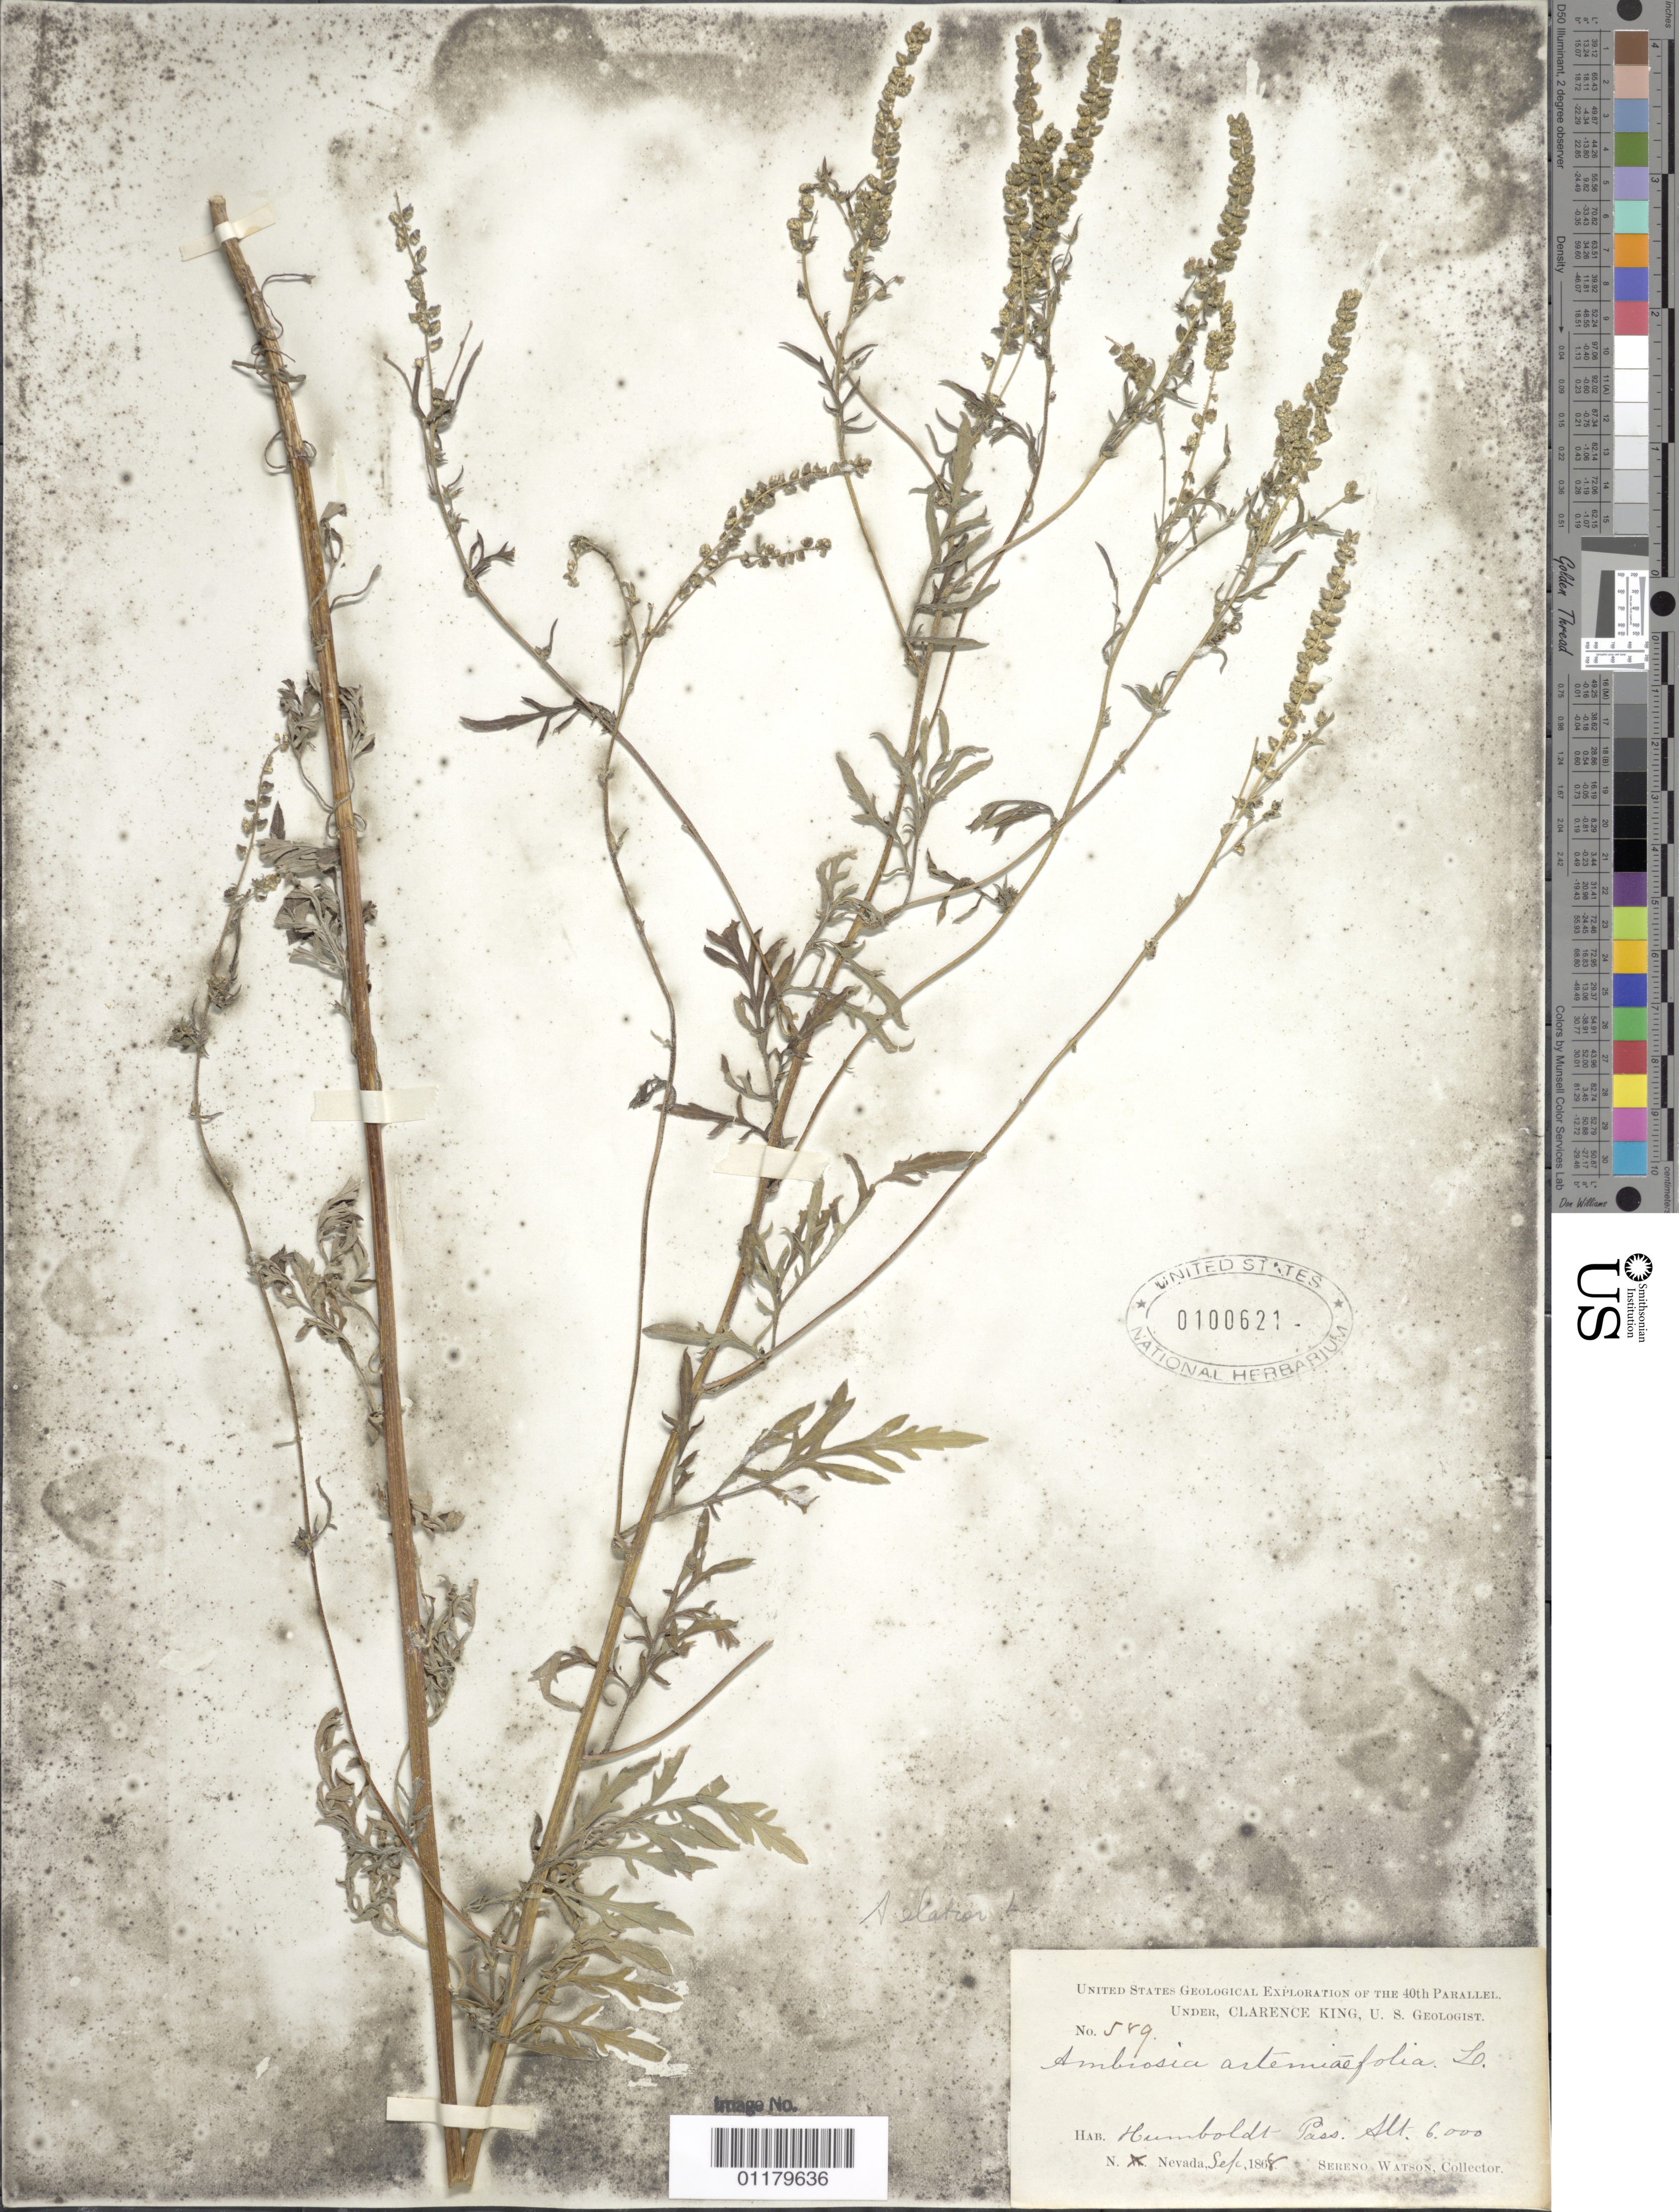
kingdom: Plantae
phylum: Tracheophyta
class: Magnoliopsida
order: Asterales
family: Asteraceae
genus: Ambrosia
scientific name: Ambrosia artemisiifolia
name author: L.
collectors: S. Watson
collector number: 589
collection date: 1868-09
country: United States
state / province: Nevada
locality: Humboldt Pass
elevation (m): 1829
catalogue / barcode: US 100621